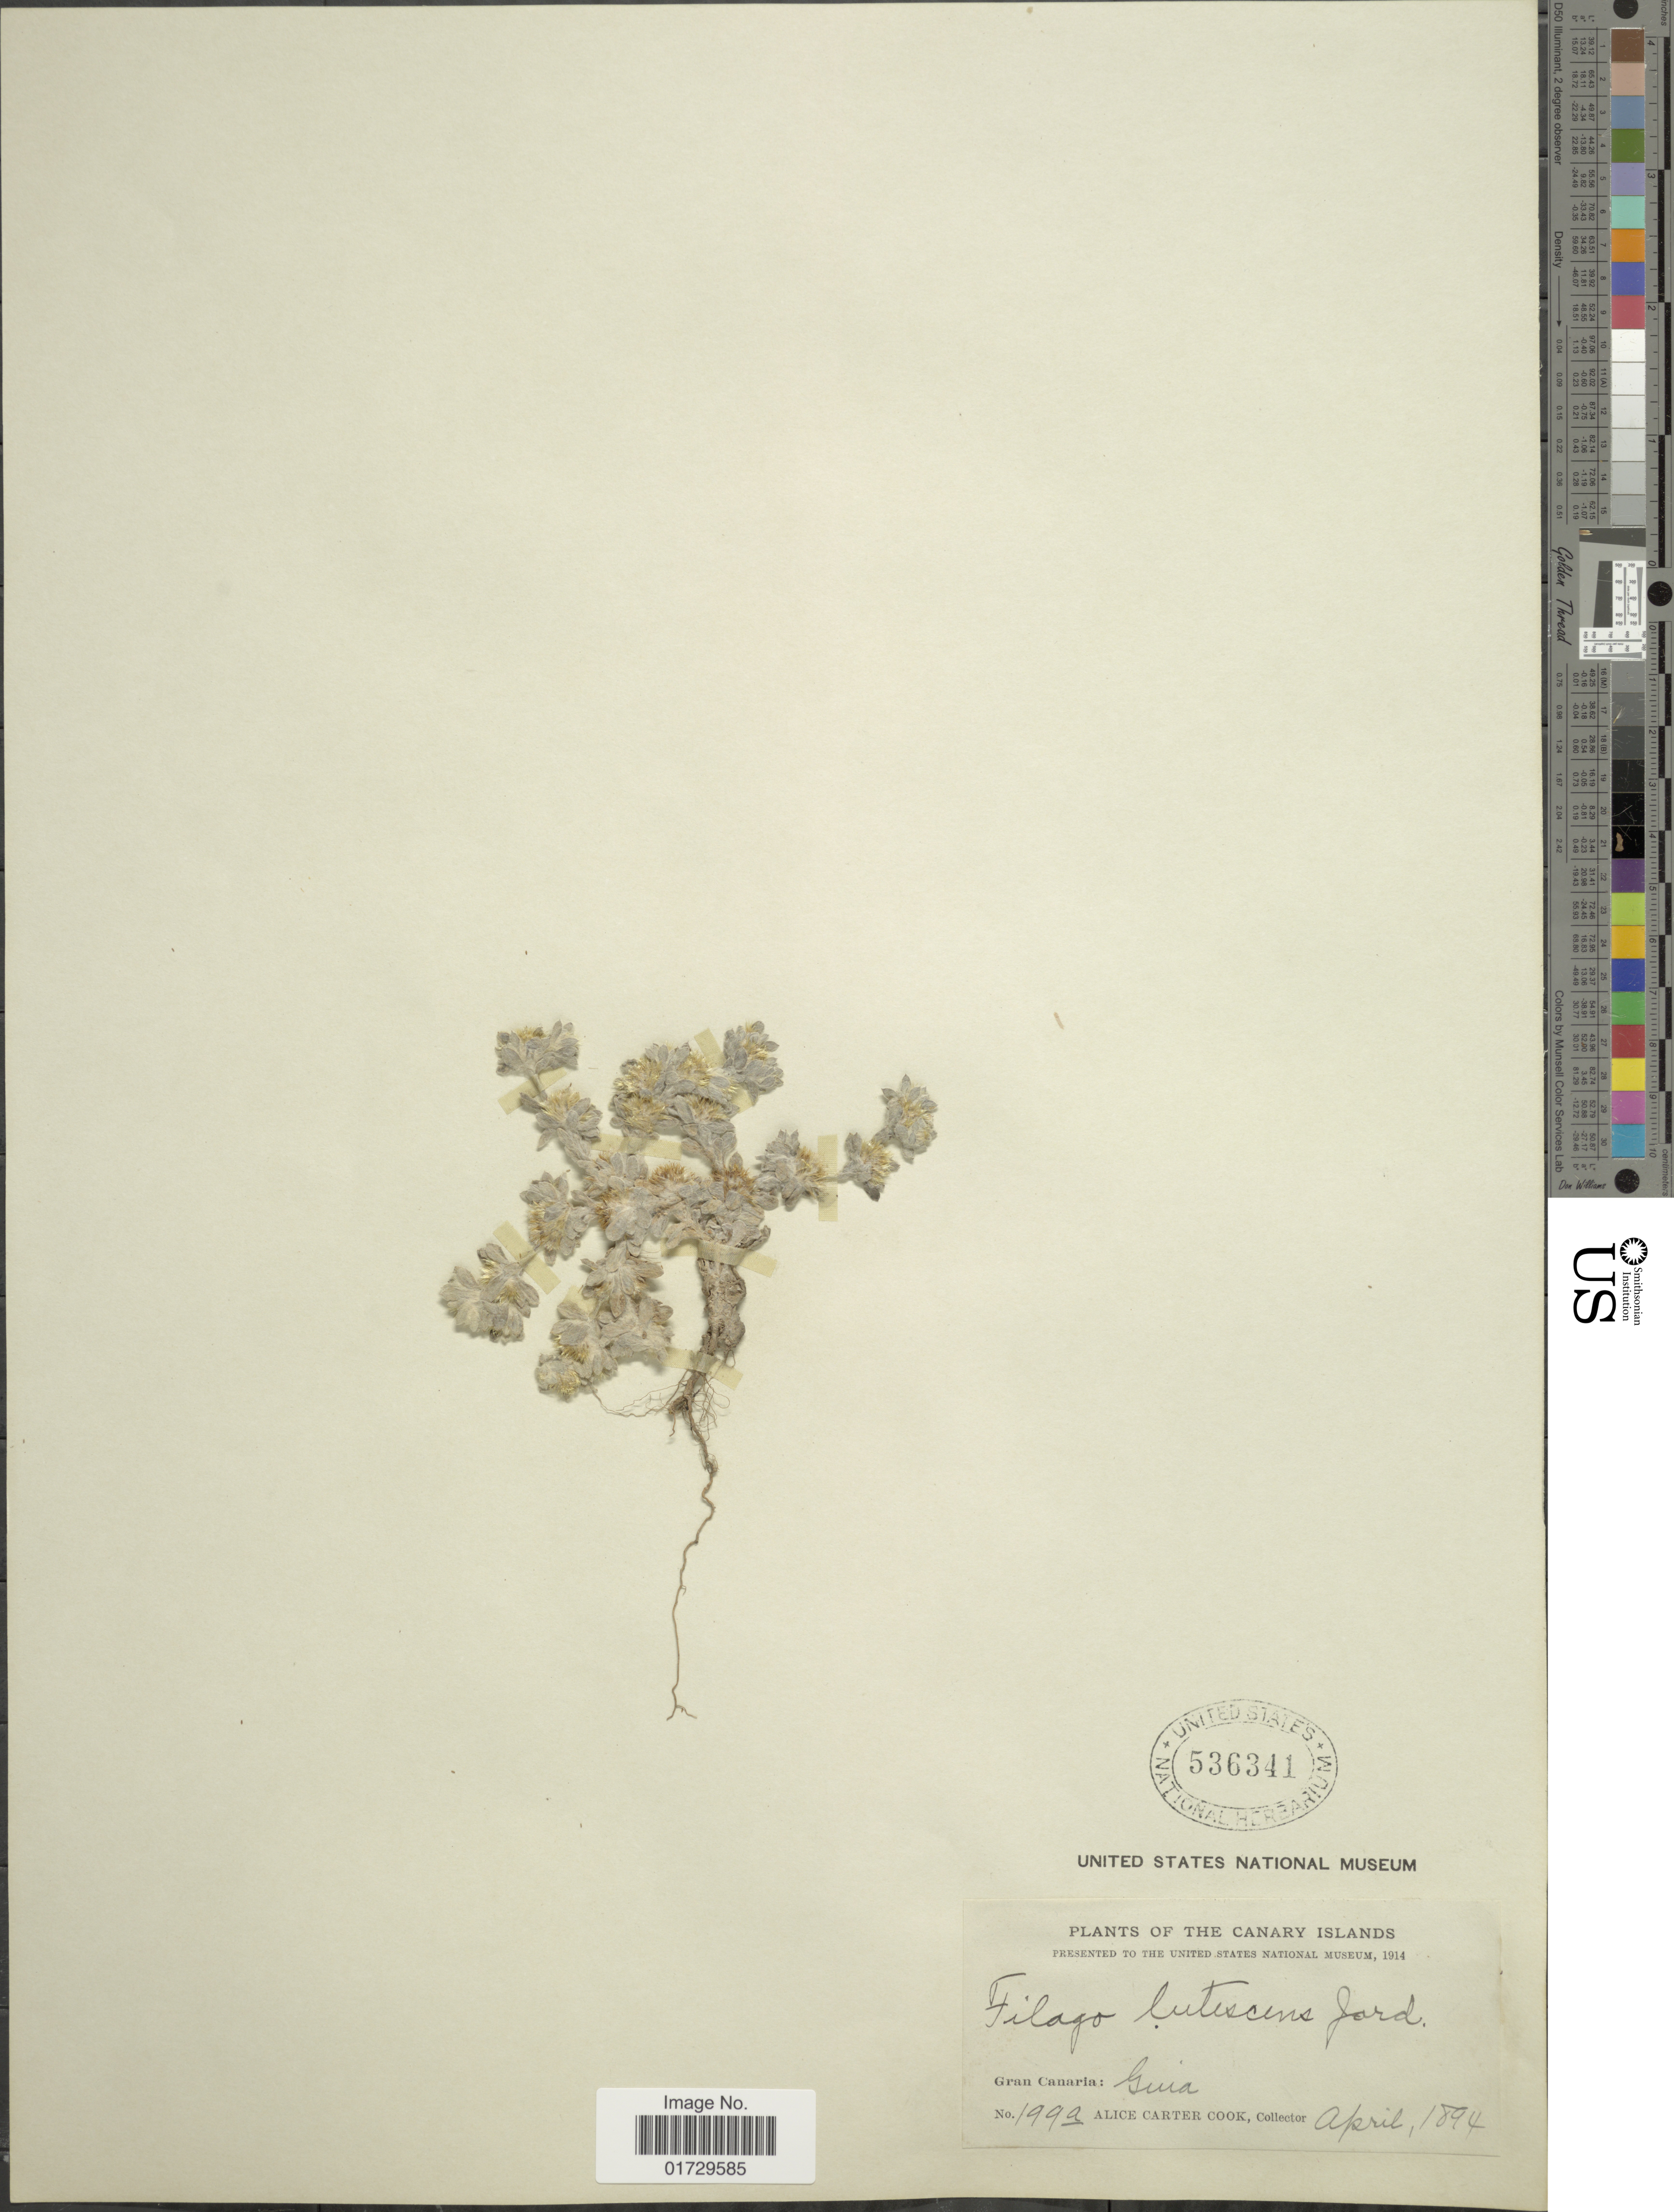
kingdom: Plantae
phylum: Tracheophyta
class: Magnoliopsida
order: Asterales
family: Asteraceae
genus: Filago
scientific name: Filago lutescens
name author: Jord.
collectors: Alice C. Cook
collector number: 199a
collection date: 1894-04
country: Spain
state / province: Canarias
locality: Canary islands, Gran Canaria: Guia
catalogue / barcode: US 536341